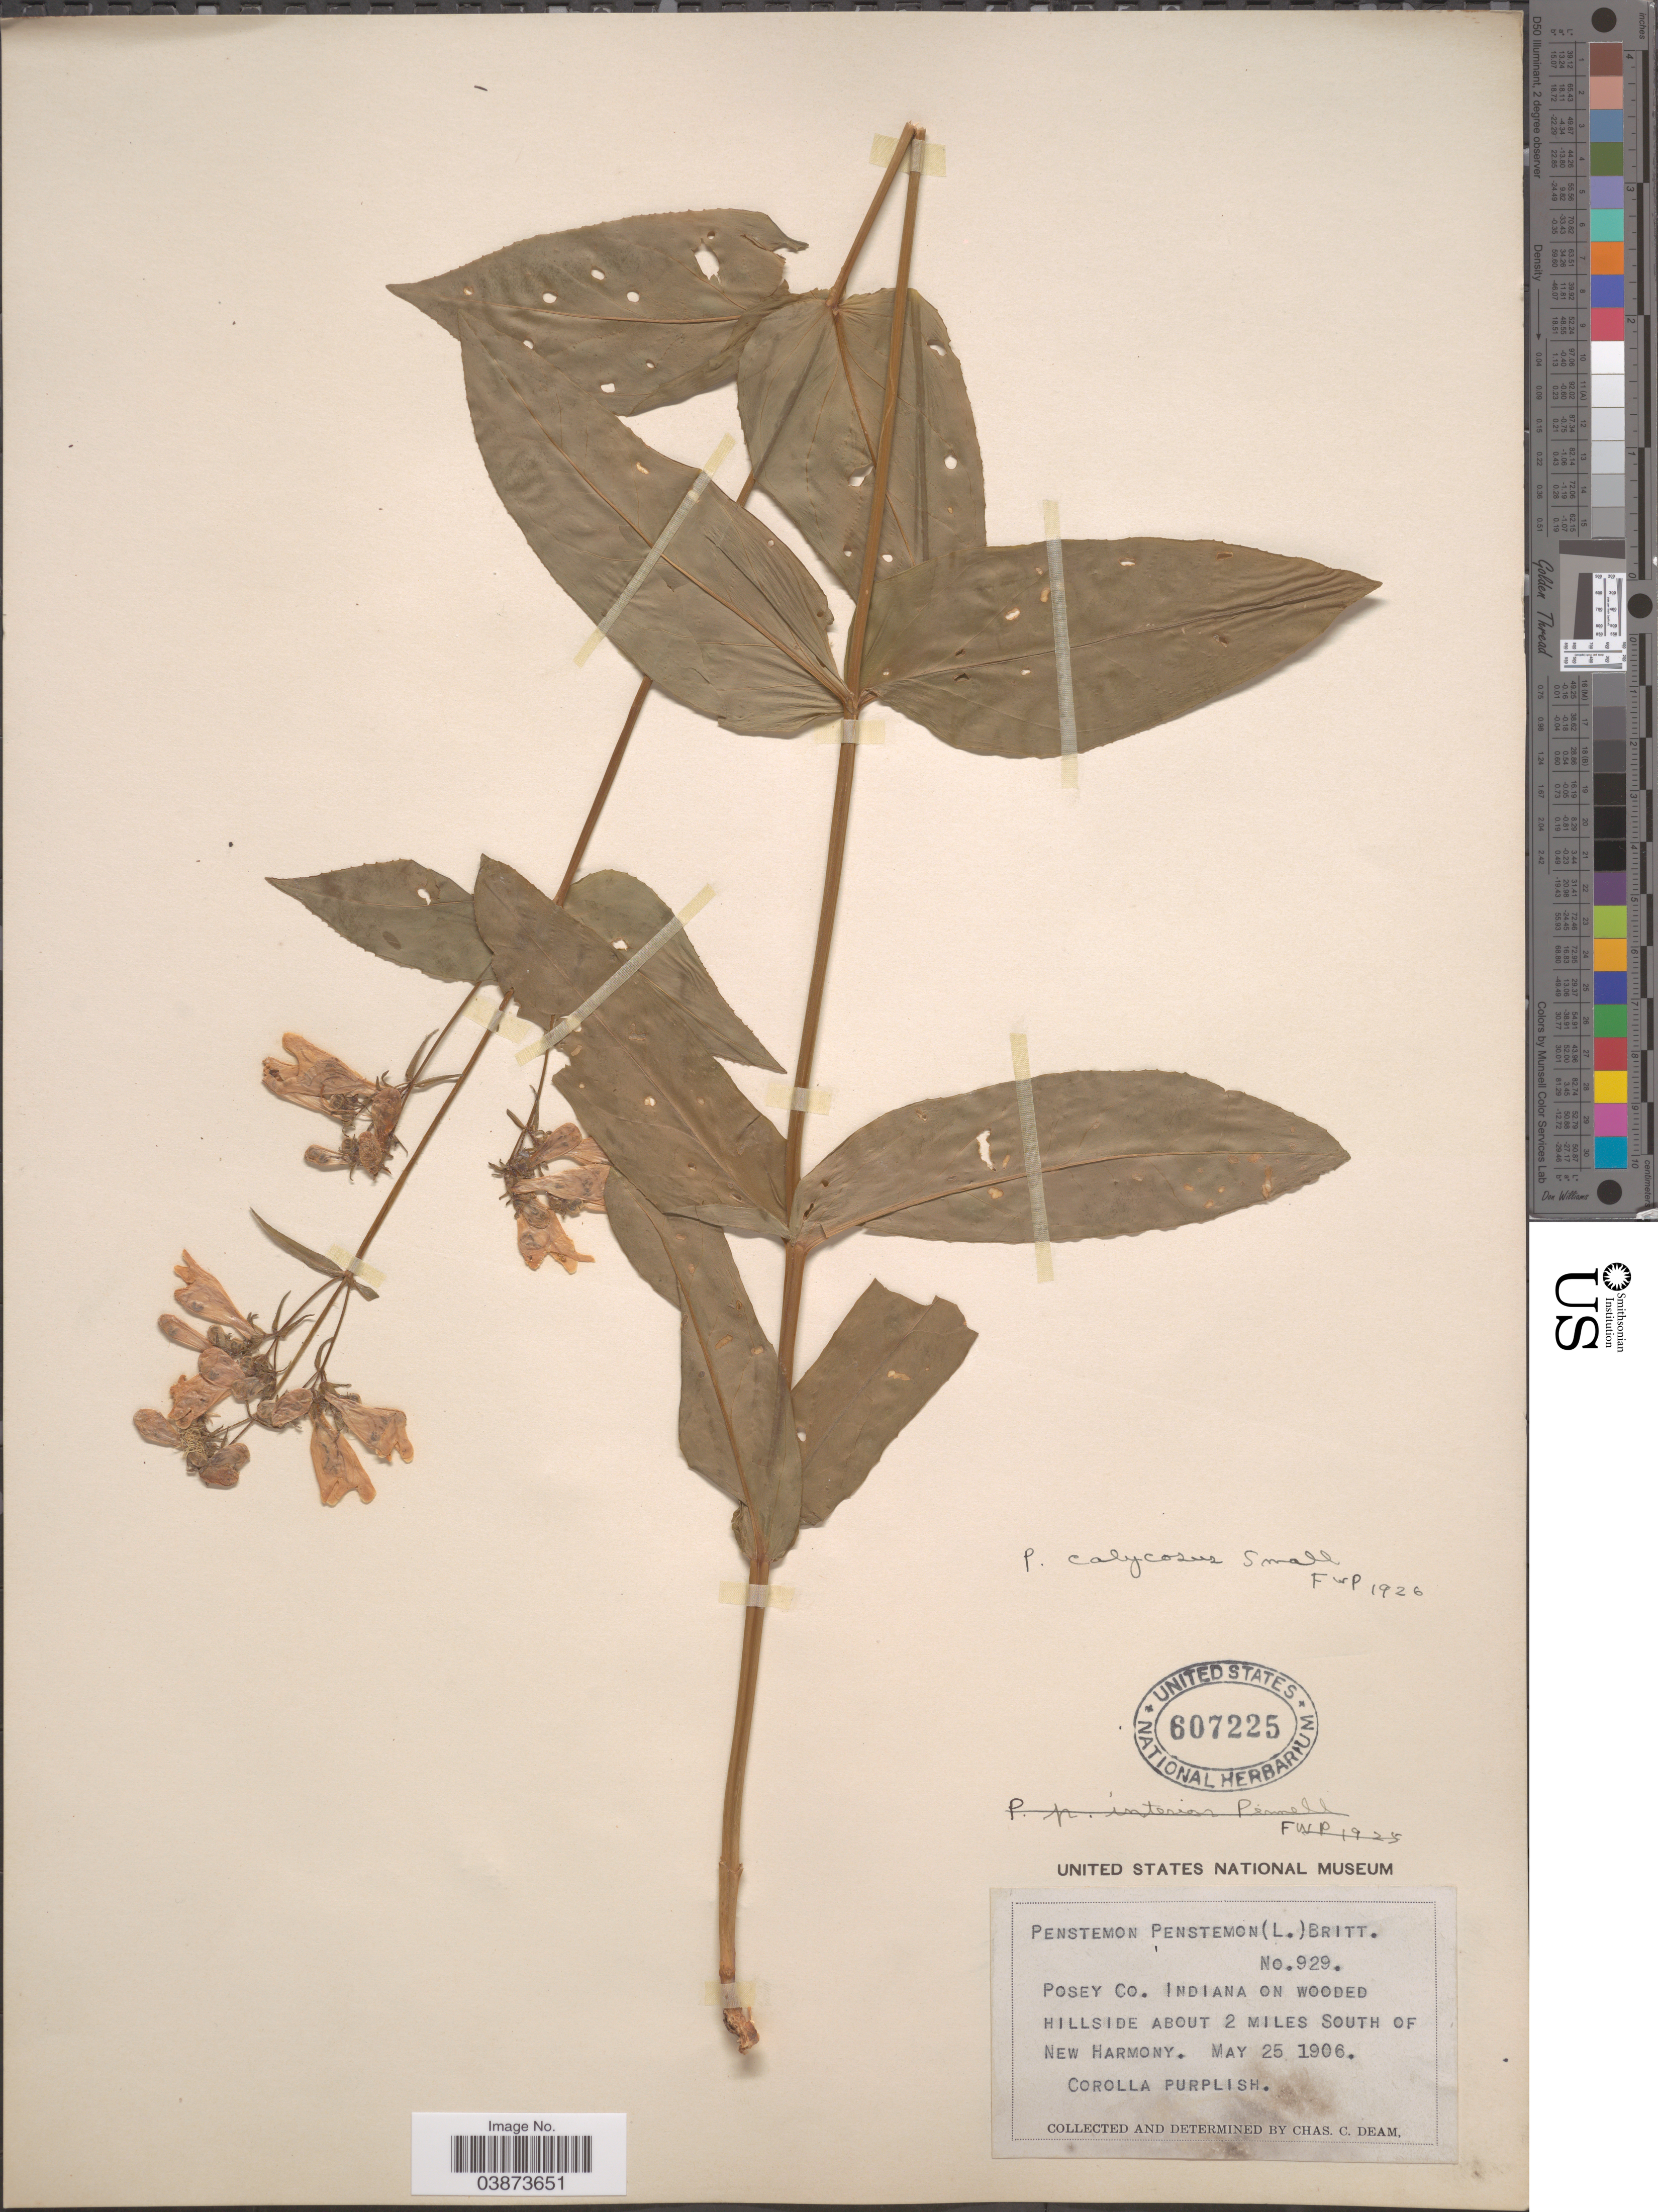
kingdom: Plantae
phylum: Tracheophyta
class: Magnoliopsida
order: Lamiales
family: Plantaginaceae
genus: Penstemon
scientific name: Penstemon calycosus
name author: Small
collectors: C. C. Deam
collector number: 929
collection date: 1906-05-25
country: United States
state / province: Indiana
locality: Posey Co. On wooded hillside about 2 miles South of New Harmony.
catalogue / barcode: US 607225